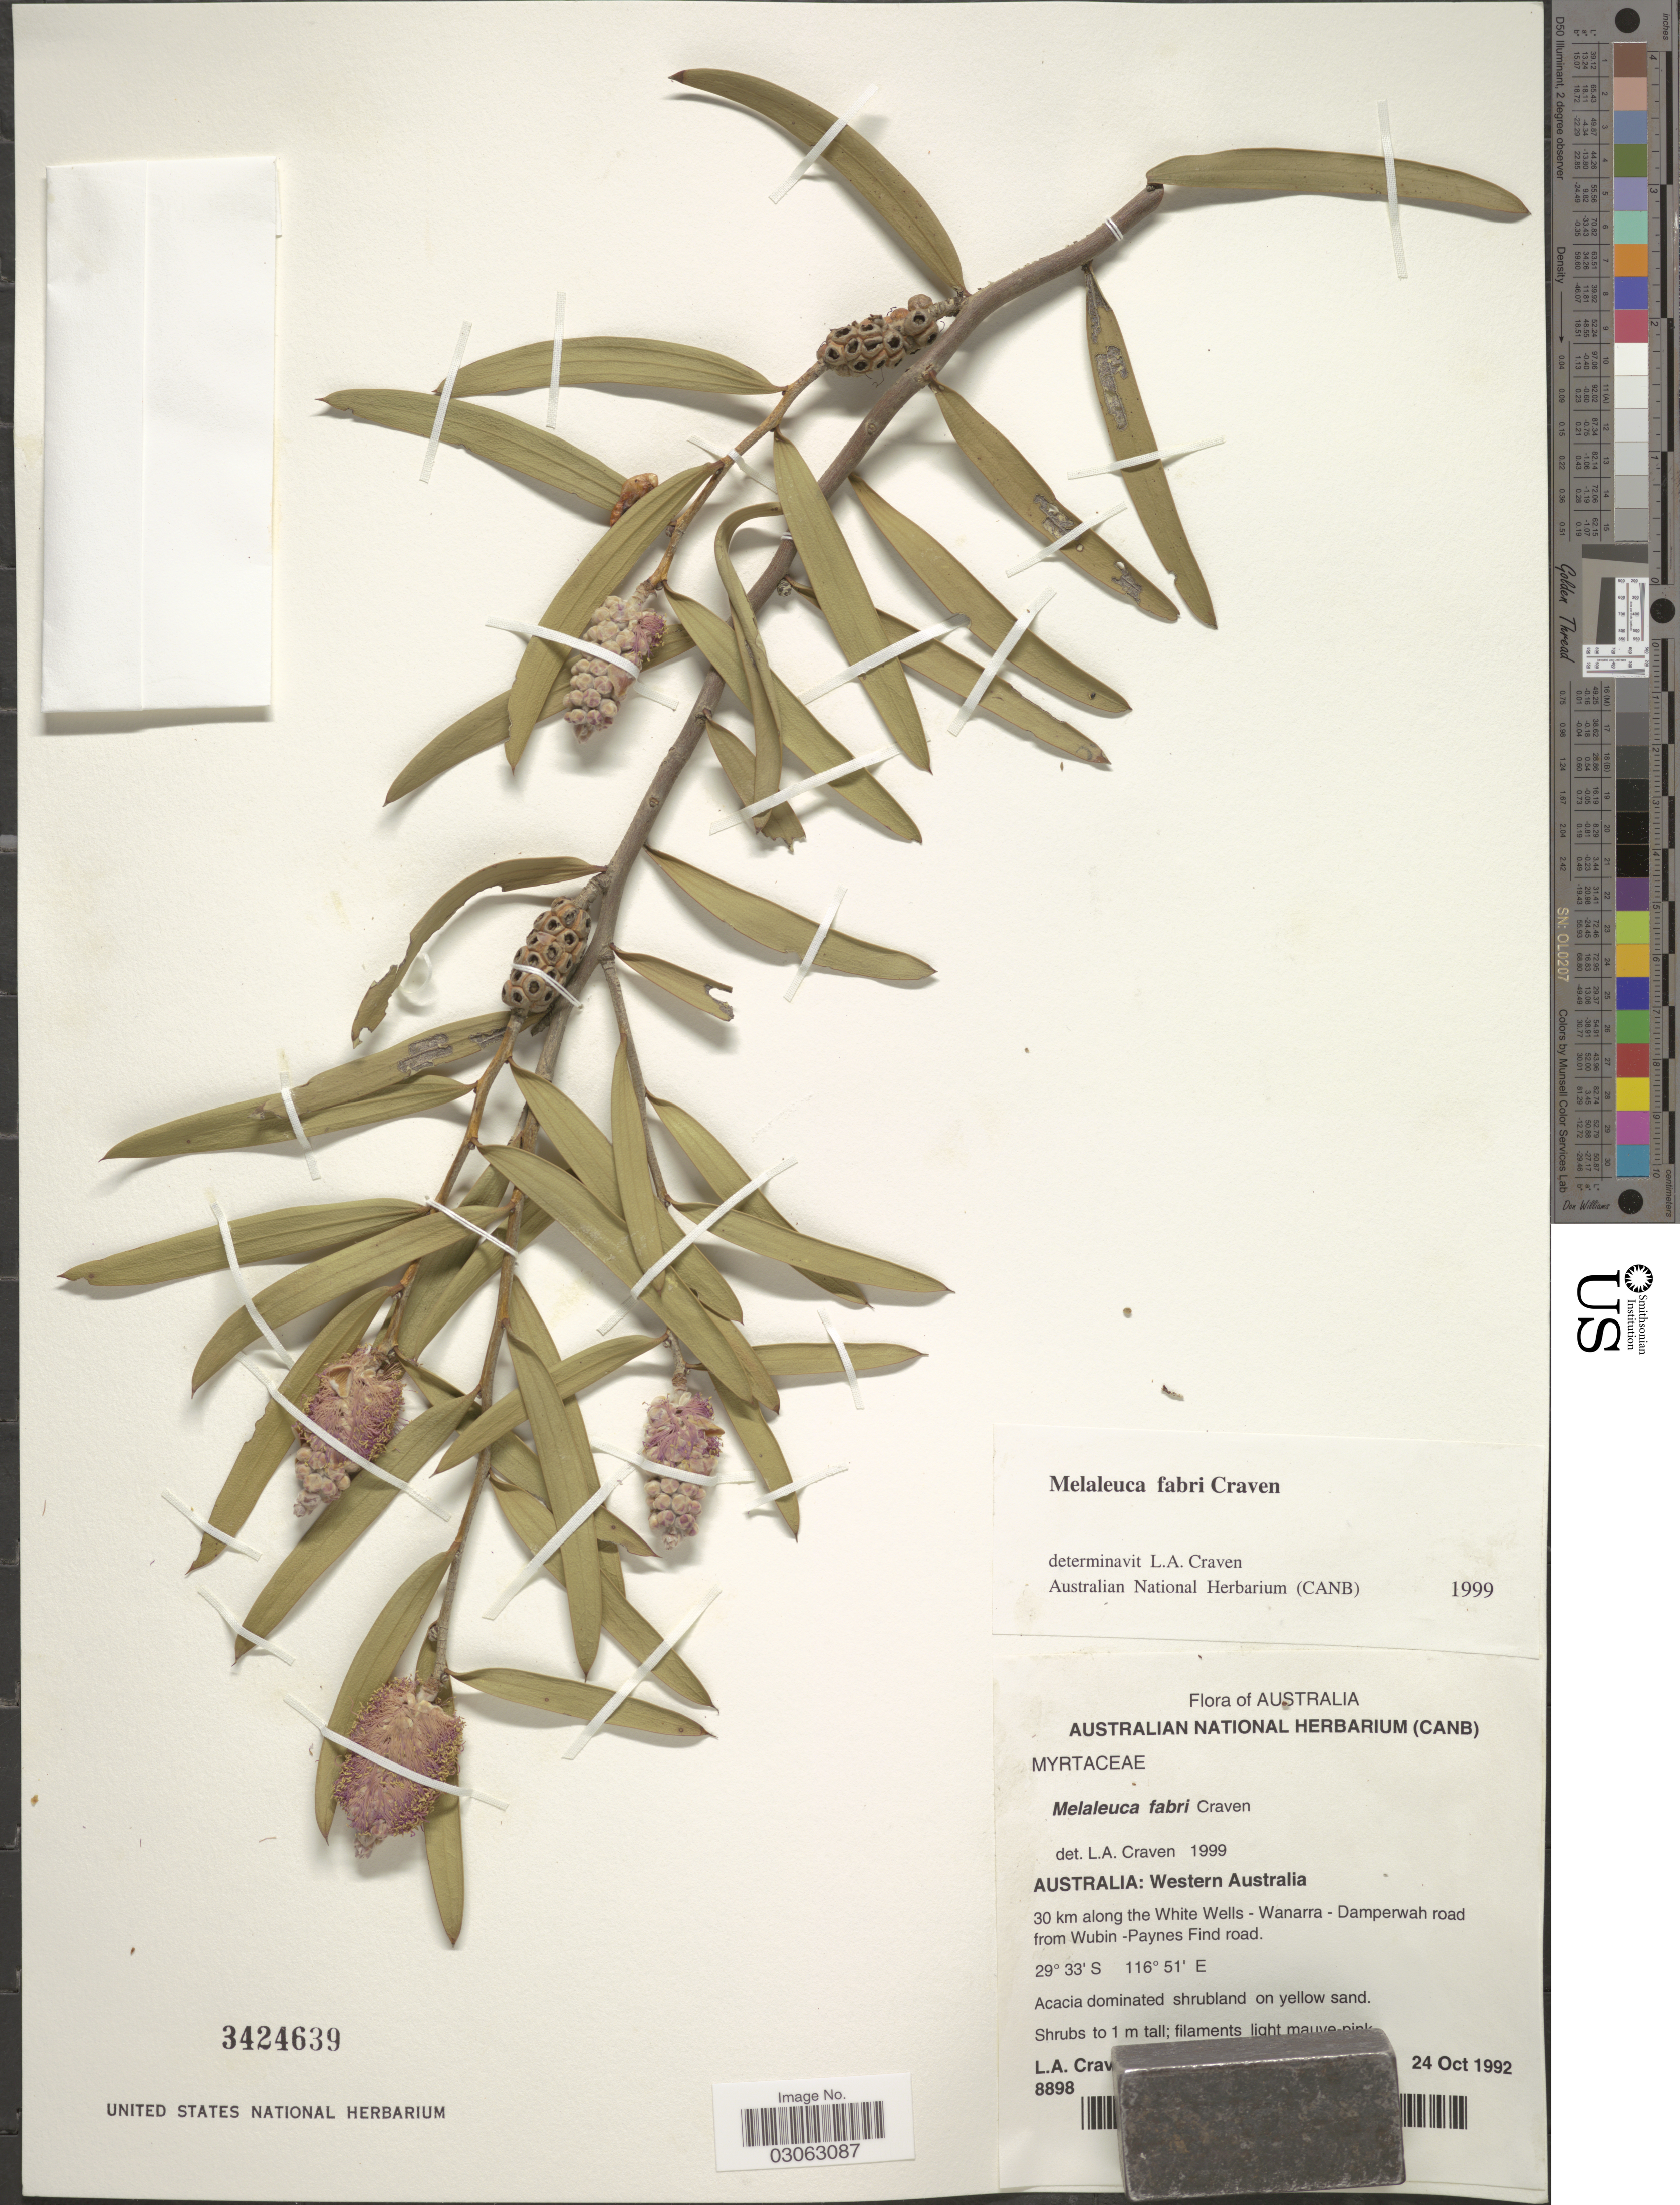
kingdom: Plantae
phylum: Tracheophyta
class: Magnoliopsida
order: Myrtales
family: Myrtaceae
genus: Melaleuca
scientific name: Melaleuca fabri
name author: Craven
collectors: L. A. Craven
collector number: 8898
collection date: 1992-10-24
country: Australia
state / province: Western Australia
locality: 30 km along the White Wells - Wanarra - Damperwah road from Wubin - Paynes Find road.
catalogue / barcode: US 3424639